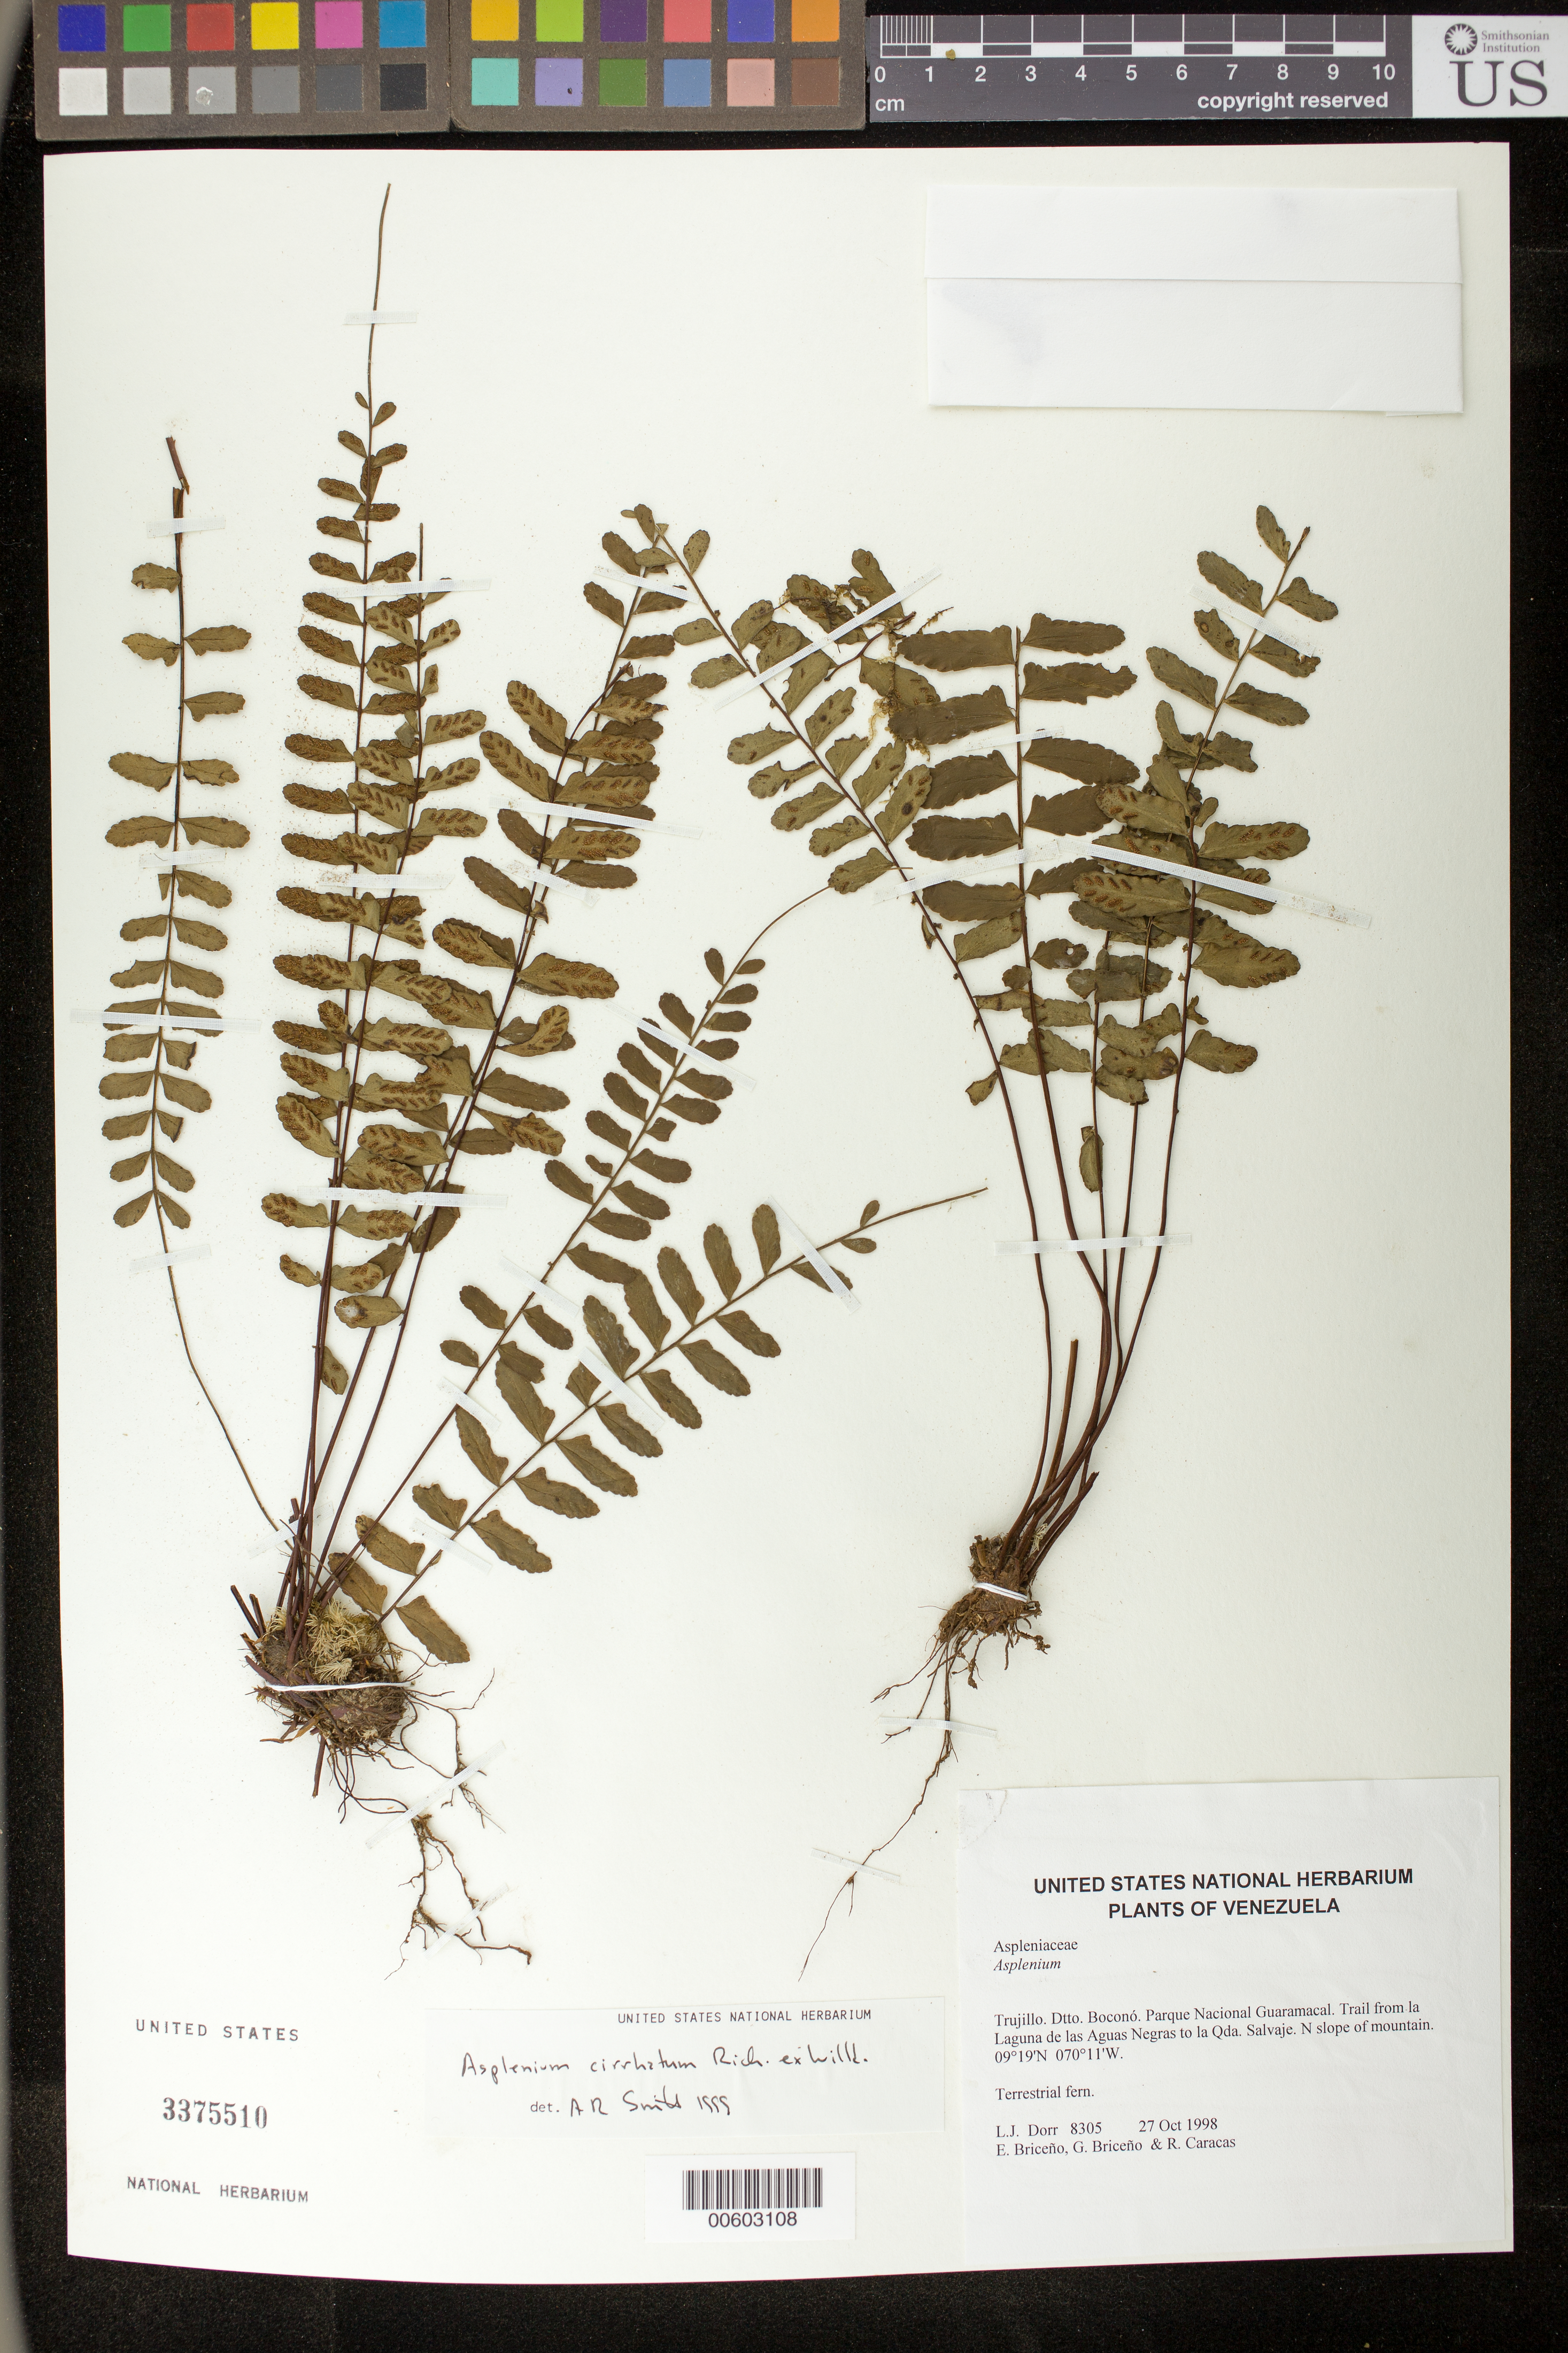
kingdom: Plantae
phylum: Tracheophyta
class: Polypodiopsida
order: Polypodiales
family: Aspleniaceae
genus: Asplenium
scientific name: Asplenium cirrhatum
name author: Rich. ex Willd.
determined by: Smith, Alan R., (UC)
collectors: L. J. Dorr, E. Briceño, G. Briceño & R. Caracas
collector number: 8305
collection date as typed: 27 Oct 1998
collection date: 1998-10-27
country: Venezuela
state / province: Trujillo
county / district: Boconó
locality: Parque Nacional Guaramacal. Trail from la Laguna de las Aguas Negras to la Qda. Salvaje. N slope of mountain.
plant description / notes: PORT, UC, US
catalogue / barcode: US 3375510